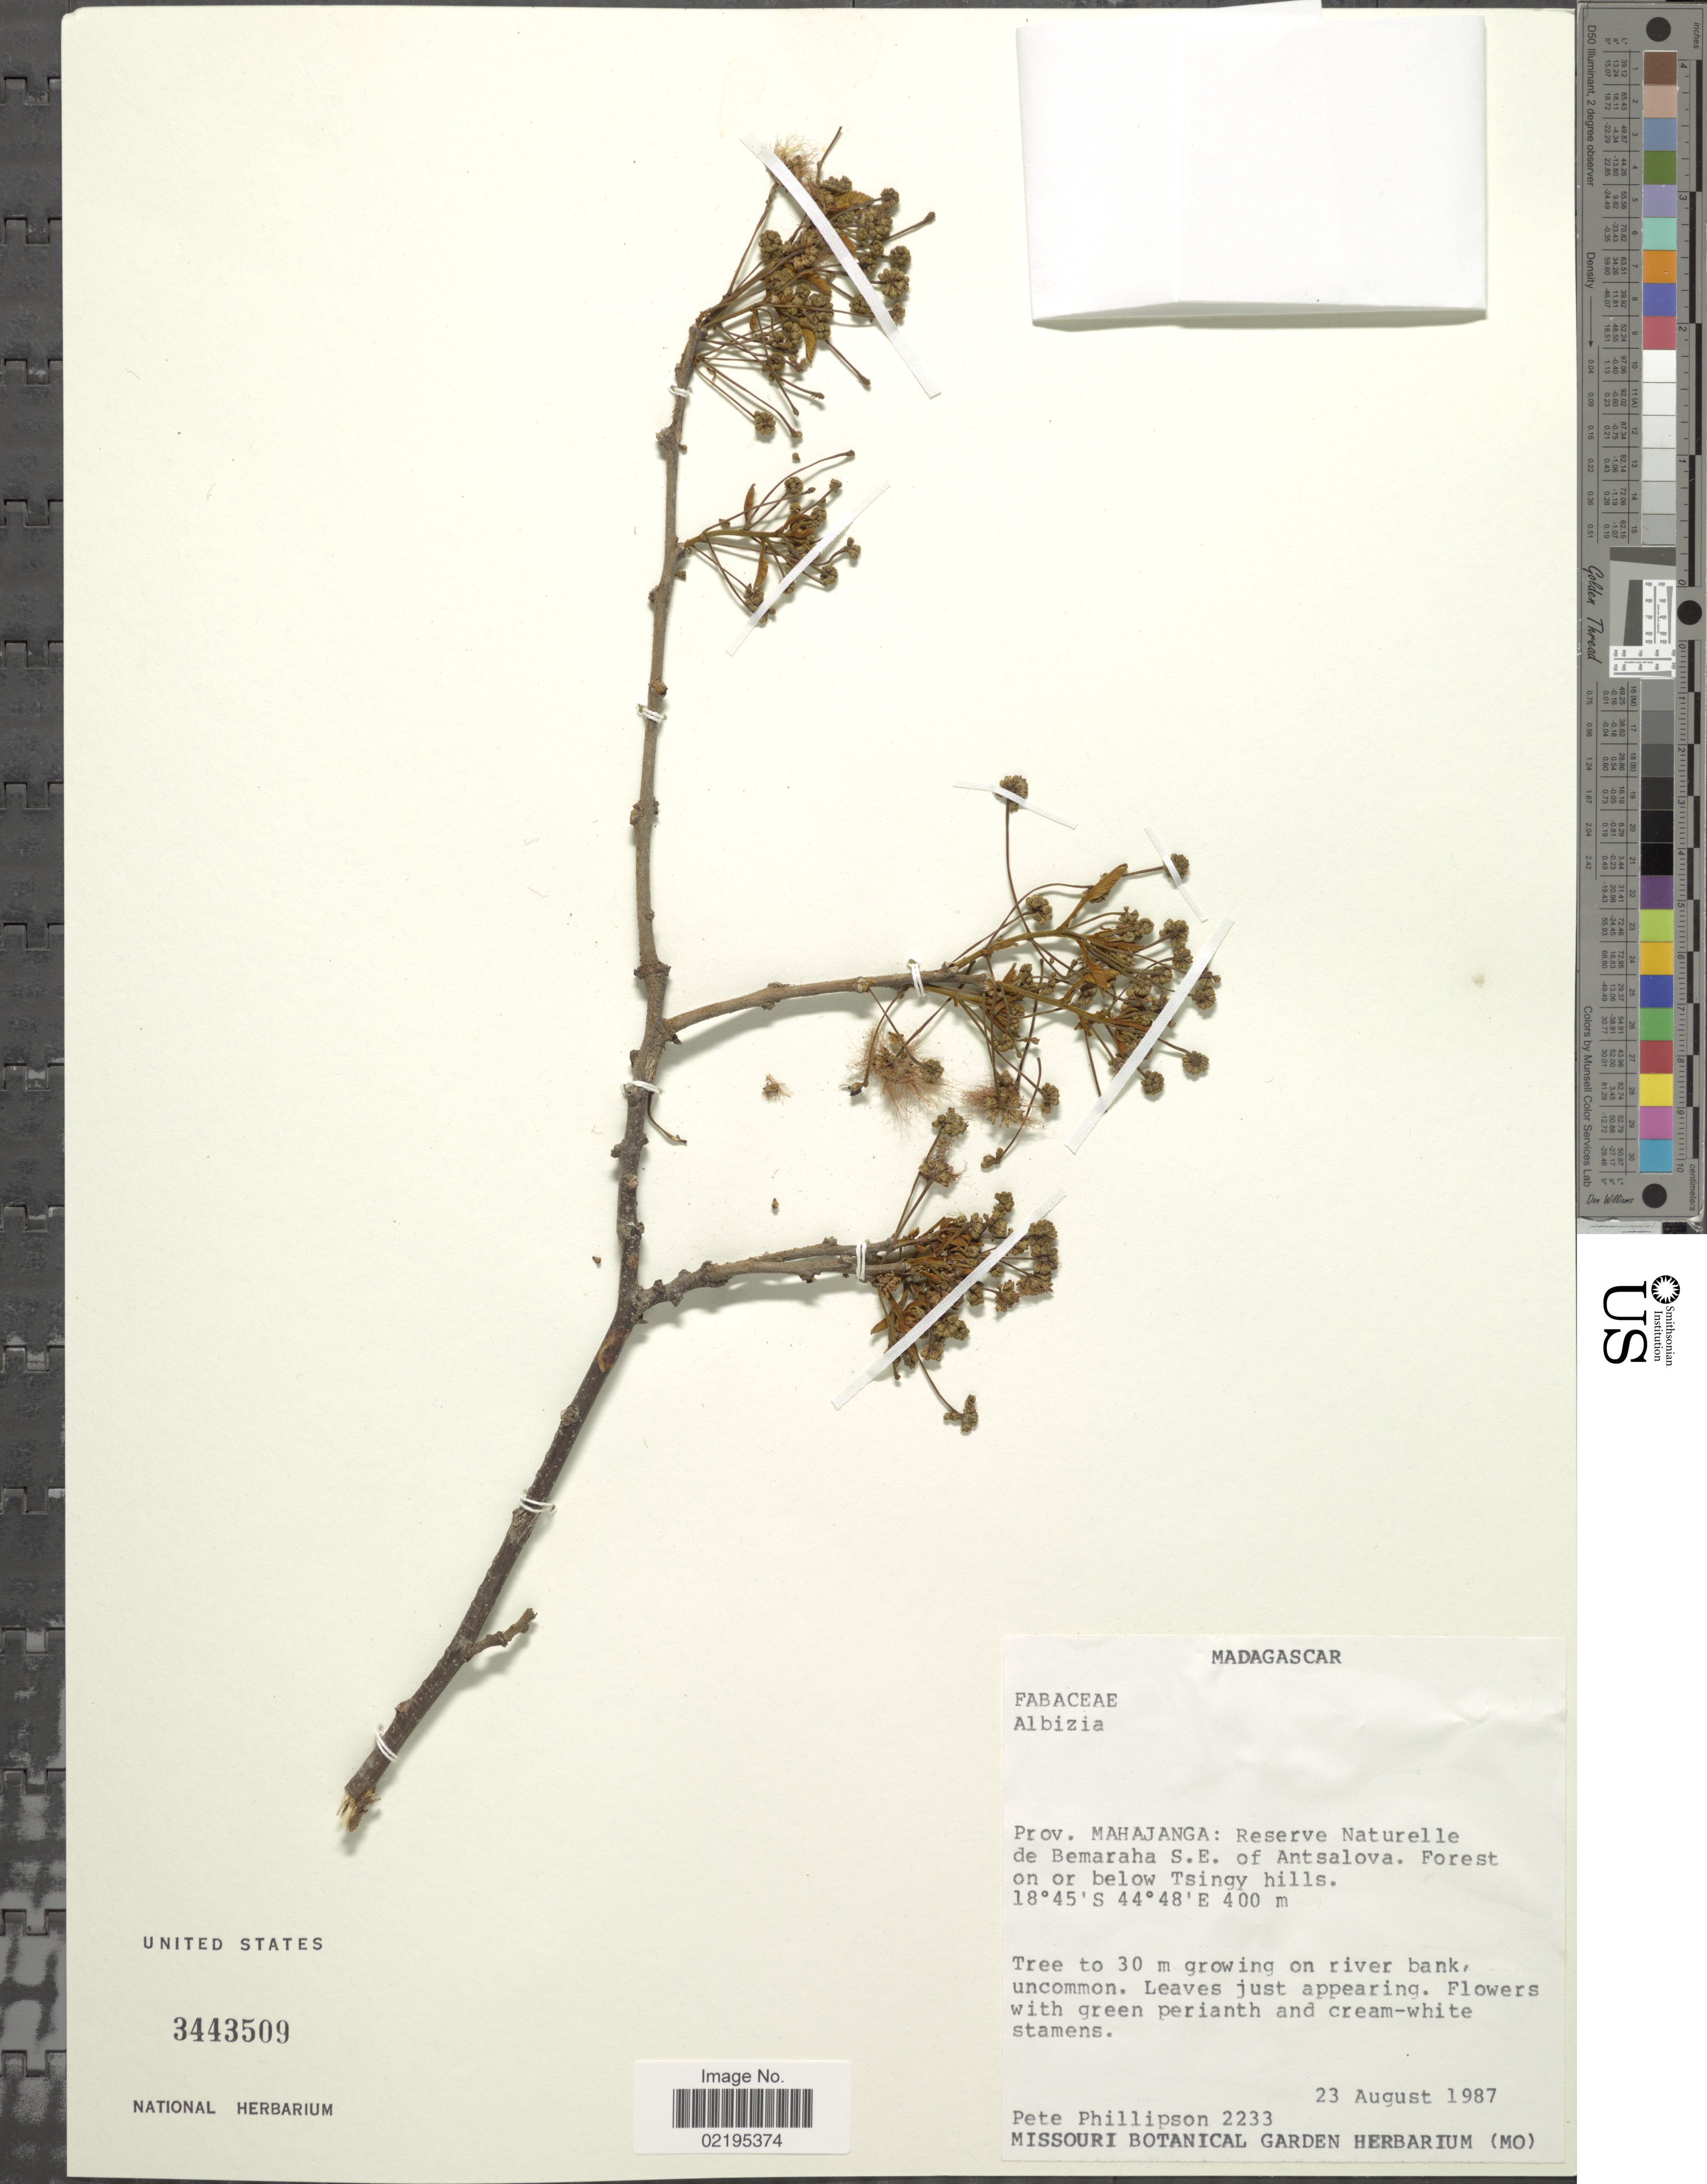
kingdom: Plantae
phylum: Tracheophyta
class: Magnoliopsida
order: Fabales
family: Fabaceae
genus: Albizia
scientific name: Albizia sp.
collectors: P. B. Phillipson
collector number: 2233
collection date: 1987-08-23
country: Madagascar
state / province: Melaky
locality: Reserve Naturelle de Bemaraha S.E. of Antsalova. Forest on or below Tsingy hills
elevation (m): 400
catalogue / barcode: US 3443509